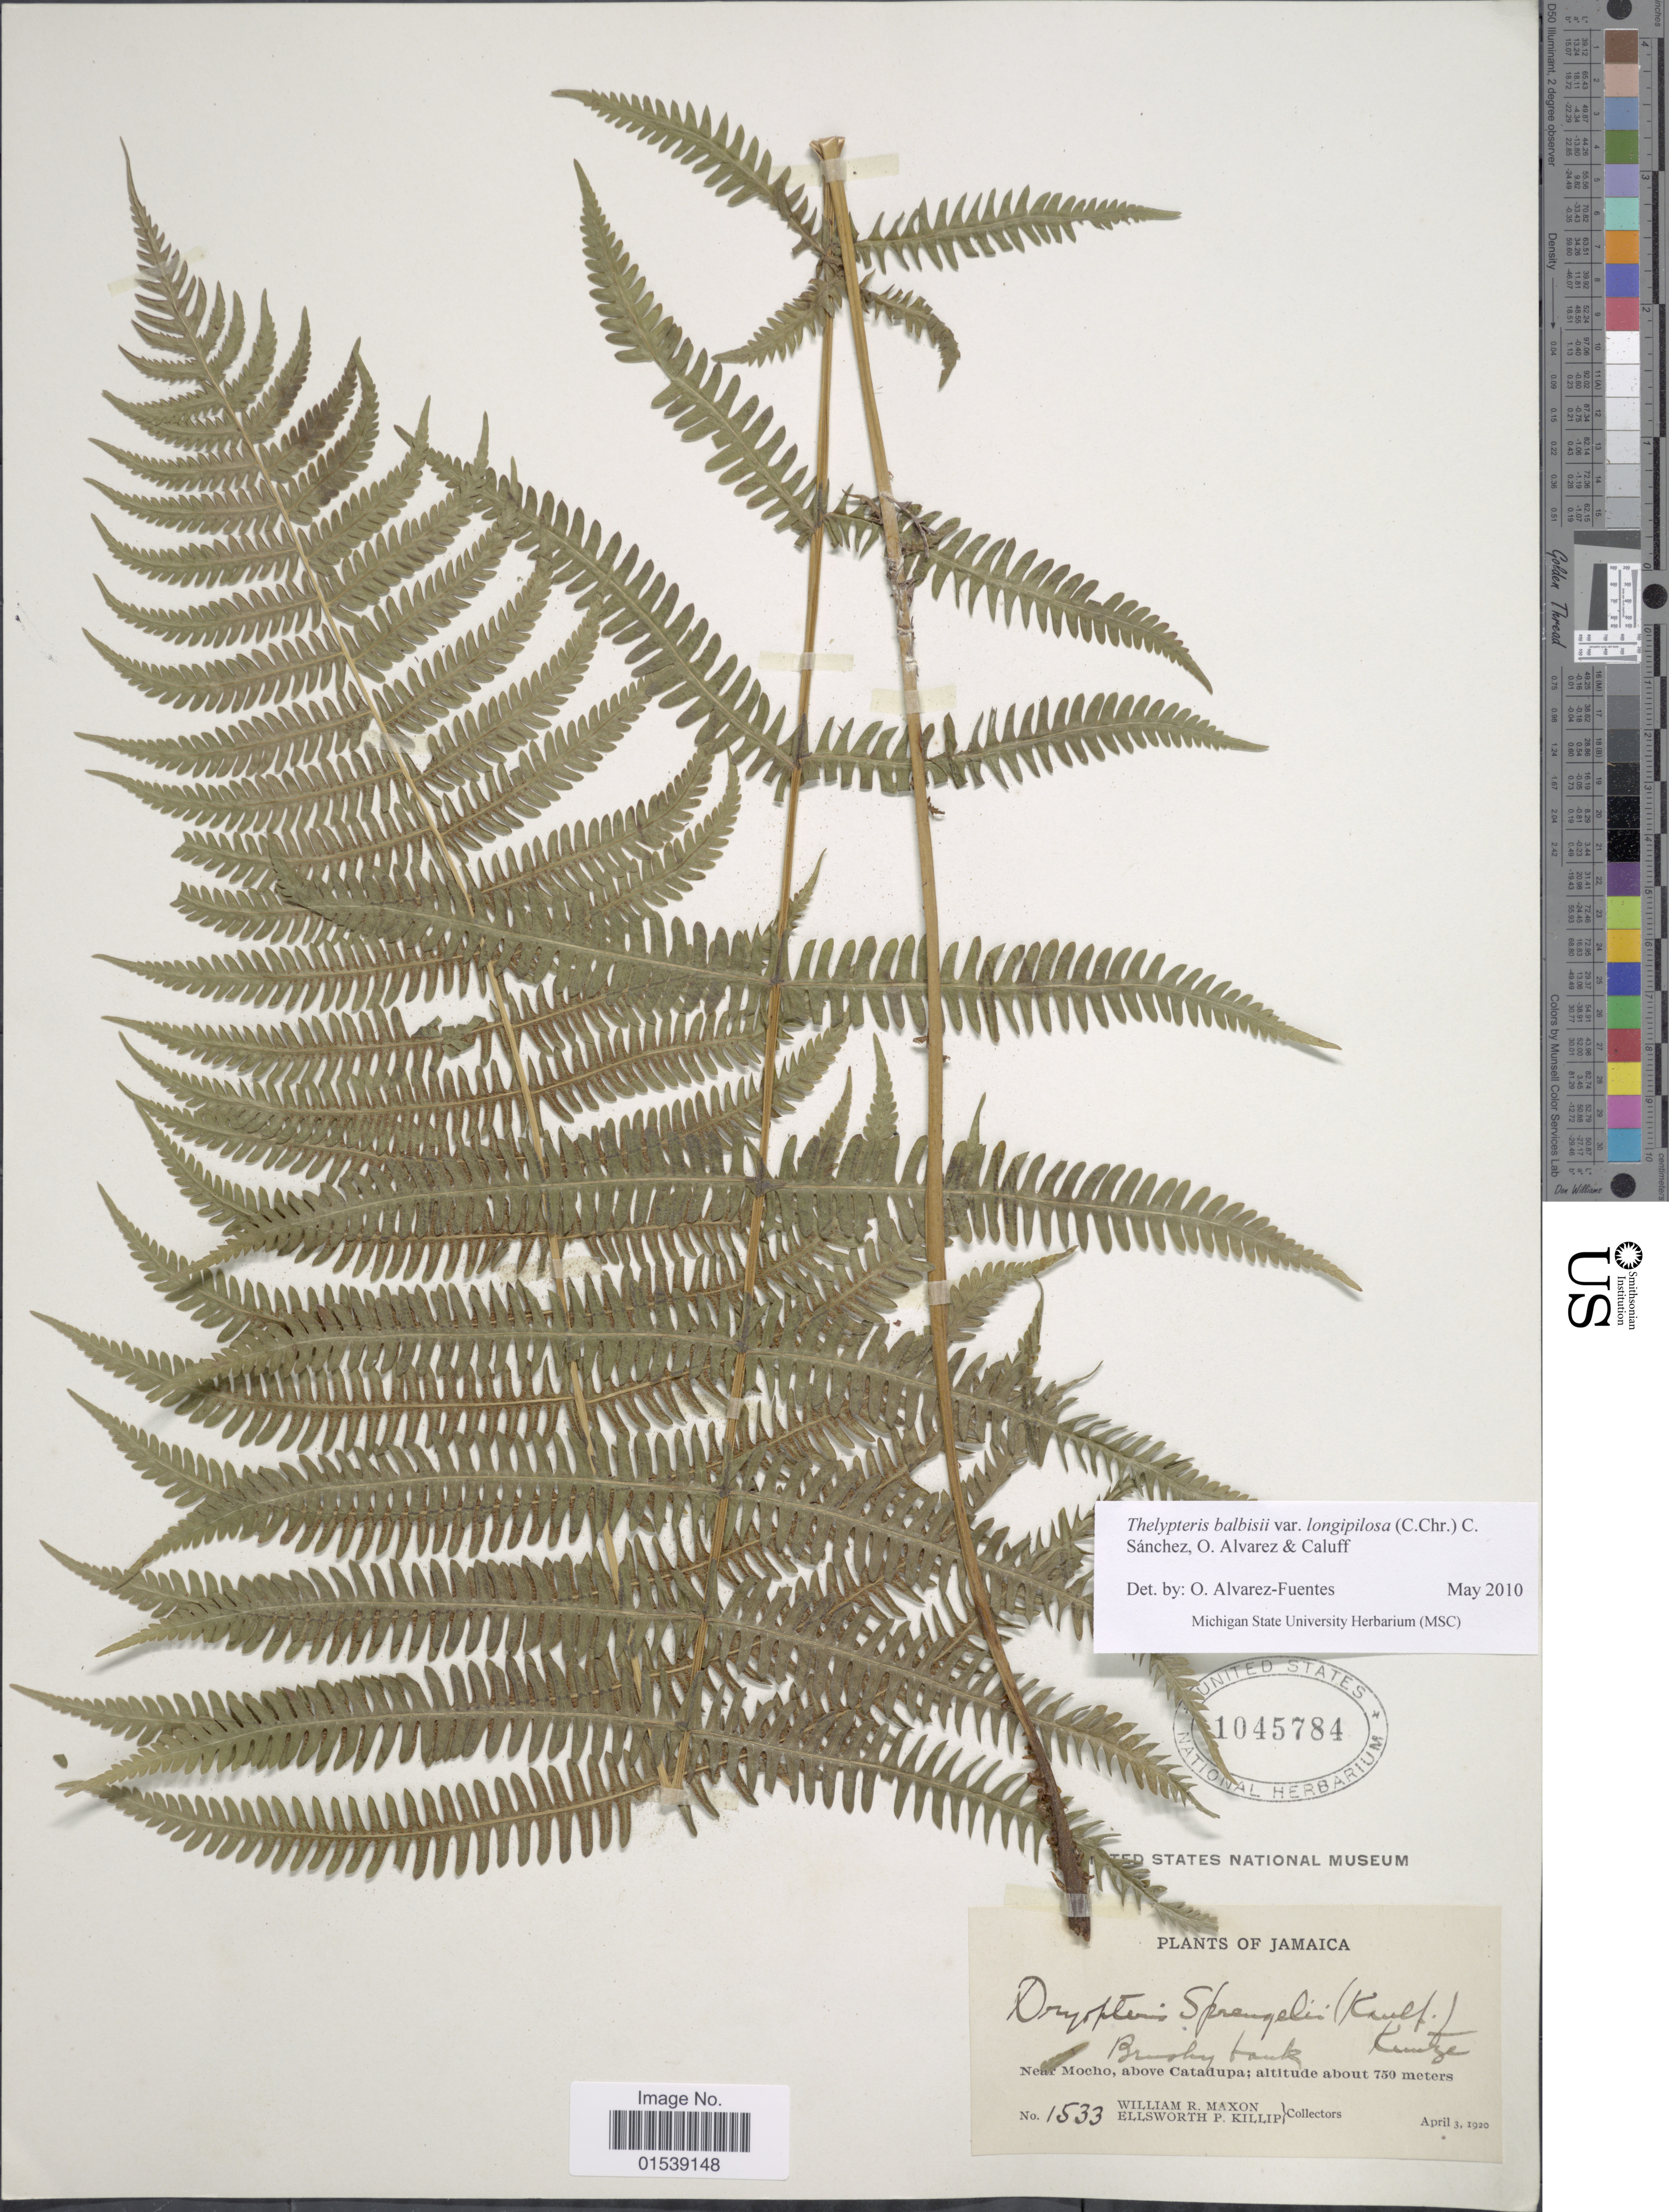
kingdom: Plantae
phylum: Tracheophyta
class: Polypodiopsida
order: Polypodiales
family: Thelypteridaceae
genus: Amauropelta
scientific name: Amauropelta balbisii (Spreng.) comb. nov., ined. 2015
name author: (Spreng.)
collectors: W. R. Maxon & E. P. Killip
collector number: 1533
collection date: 1920-04-03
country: Jamaica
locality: Near Mocho, above Catadupa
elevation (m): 750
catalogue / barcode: US 1045784